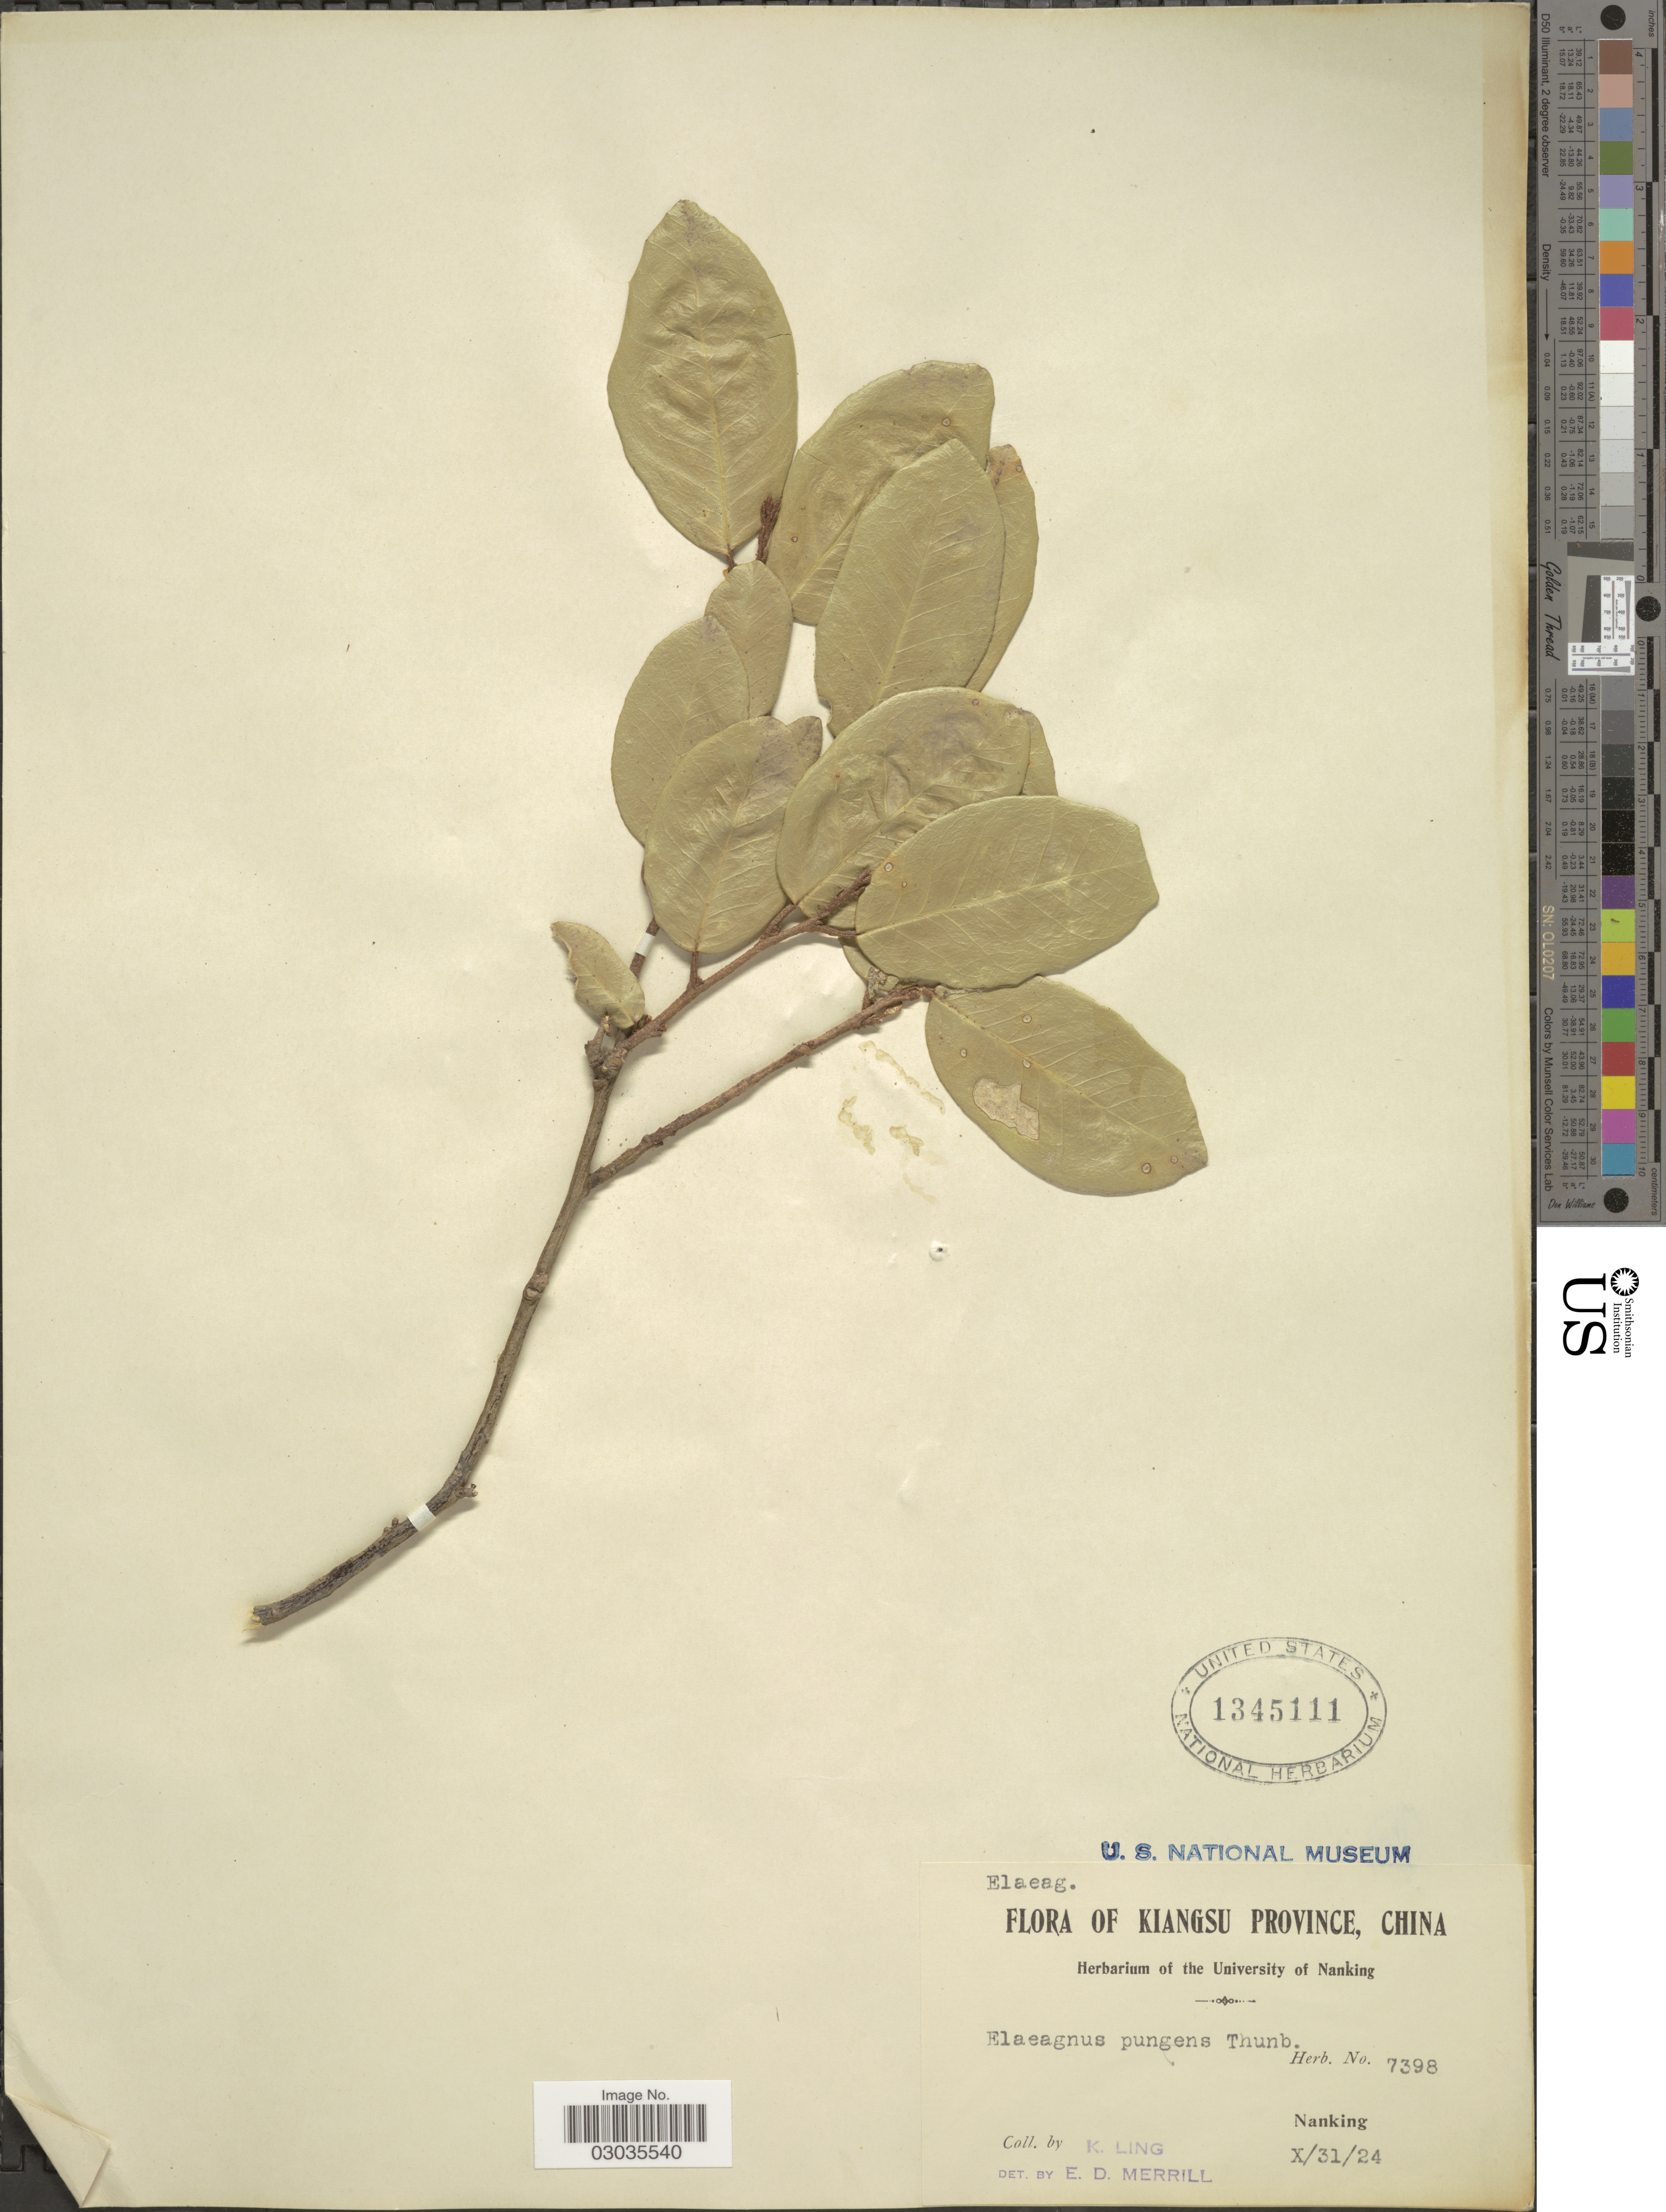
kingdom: Plantae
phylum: Tracheophyta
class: Magnoliopsida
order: Rosales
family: Elaeagnaceae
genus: Elaeagnus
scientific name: Elaeagnus pungens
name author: Thunb.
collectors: K. Ling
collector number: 7398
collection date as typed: Transcribed d/m/y: 31/10/24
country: China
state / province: Jiangsu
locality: Kiangsu Province. Nanking.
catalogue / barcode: US 1345111